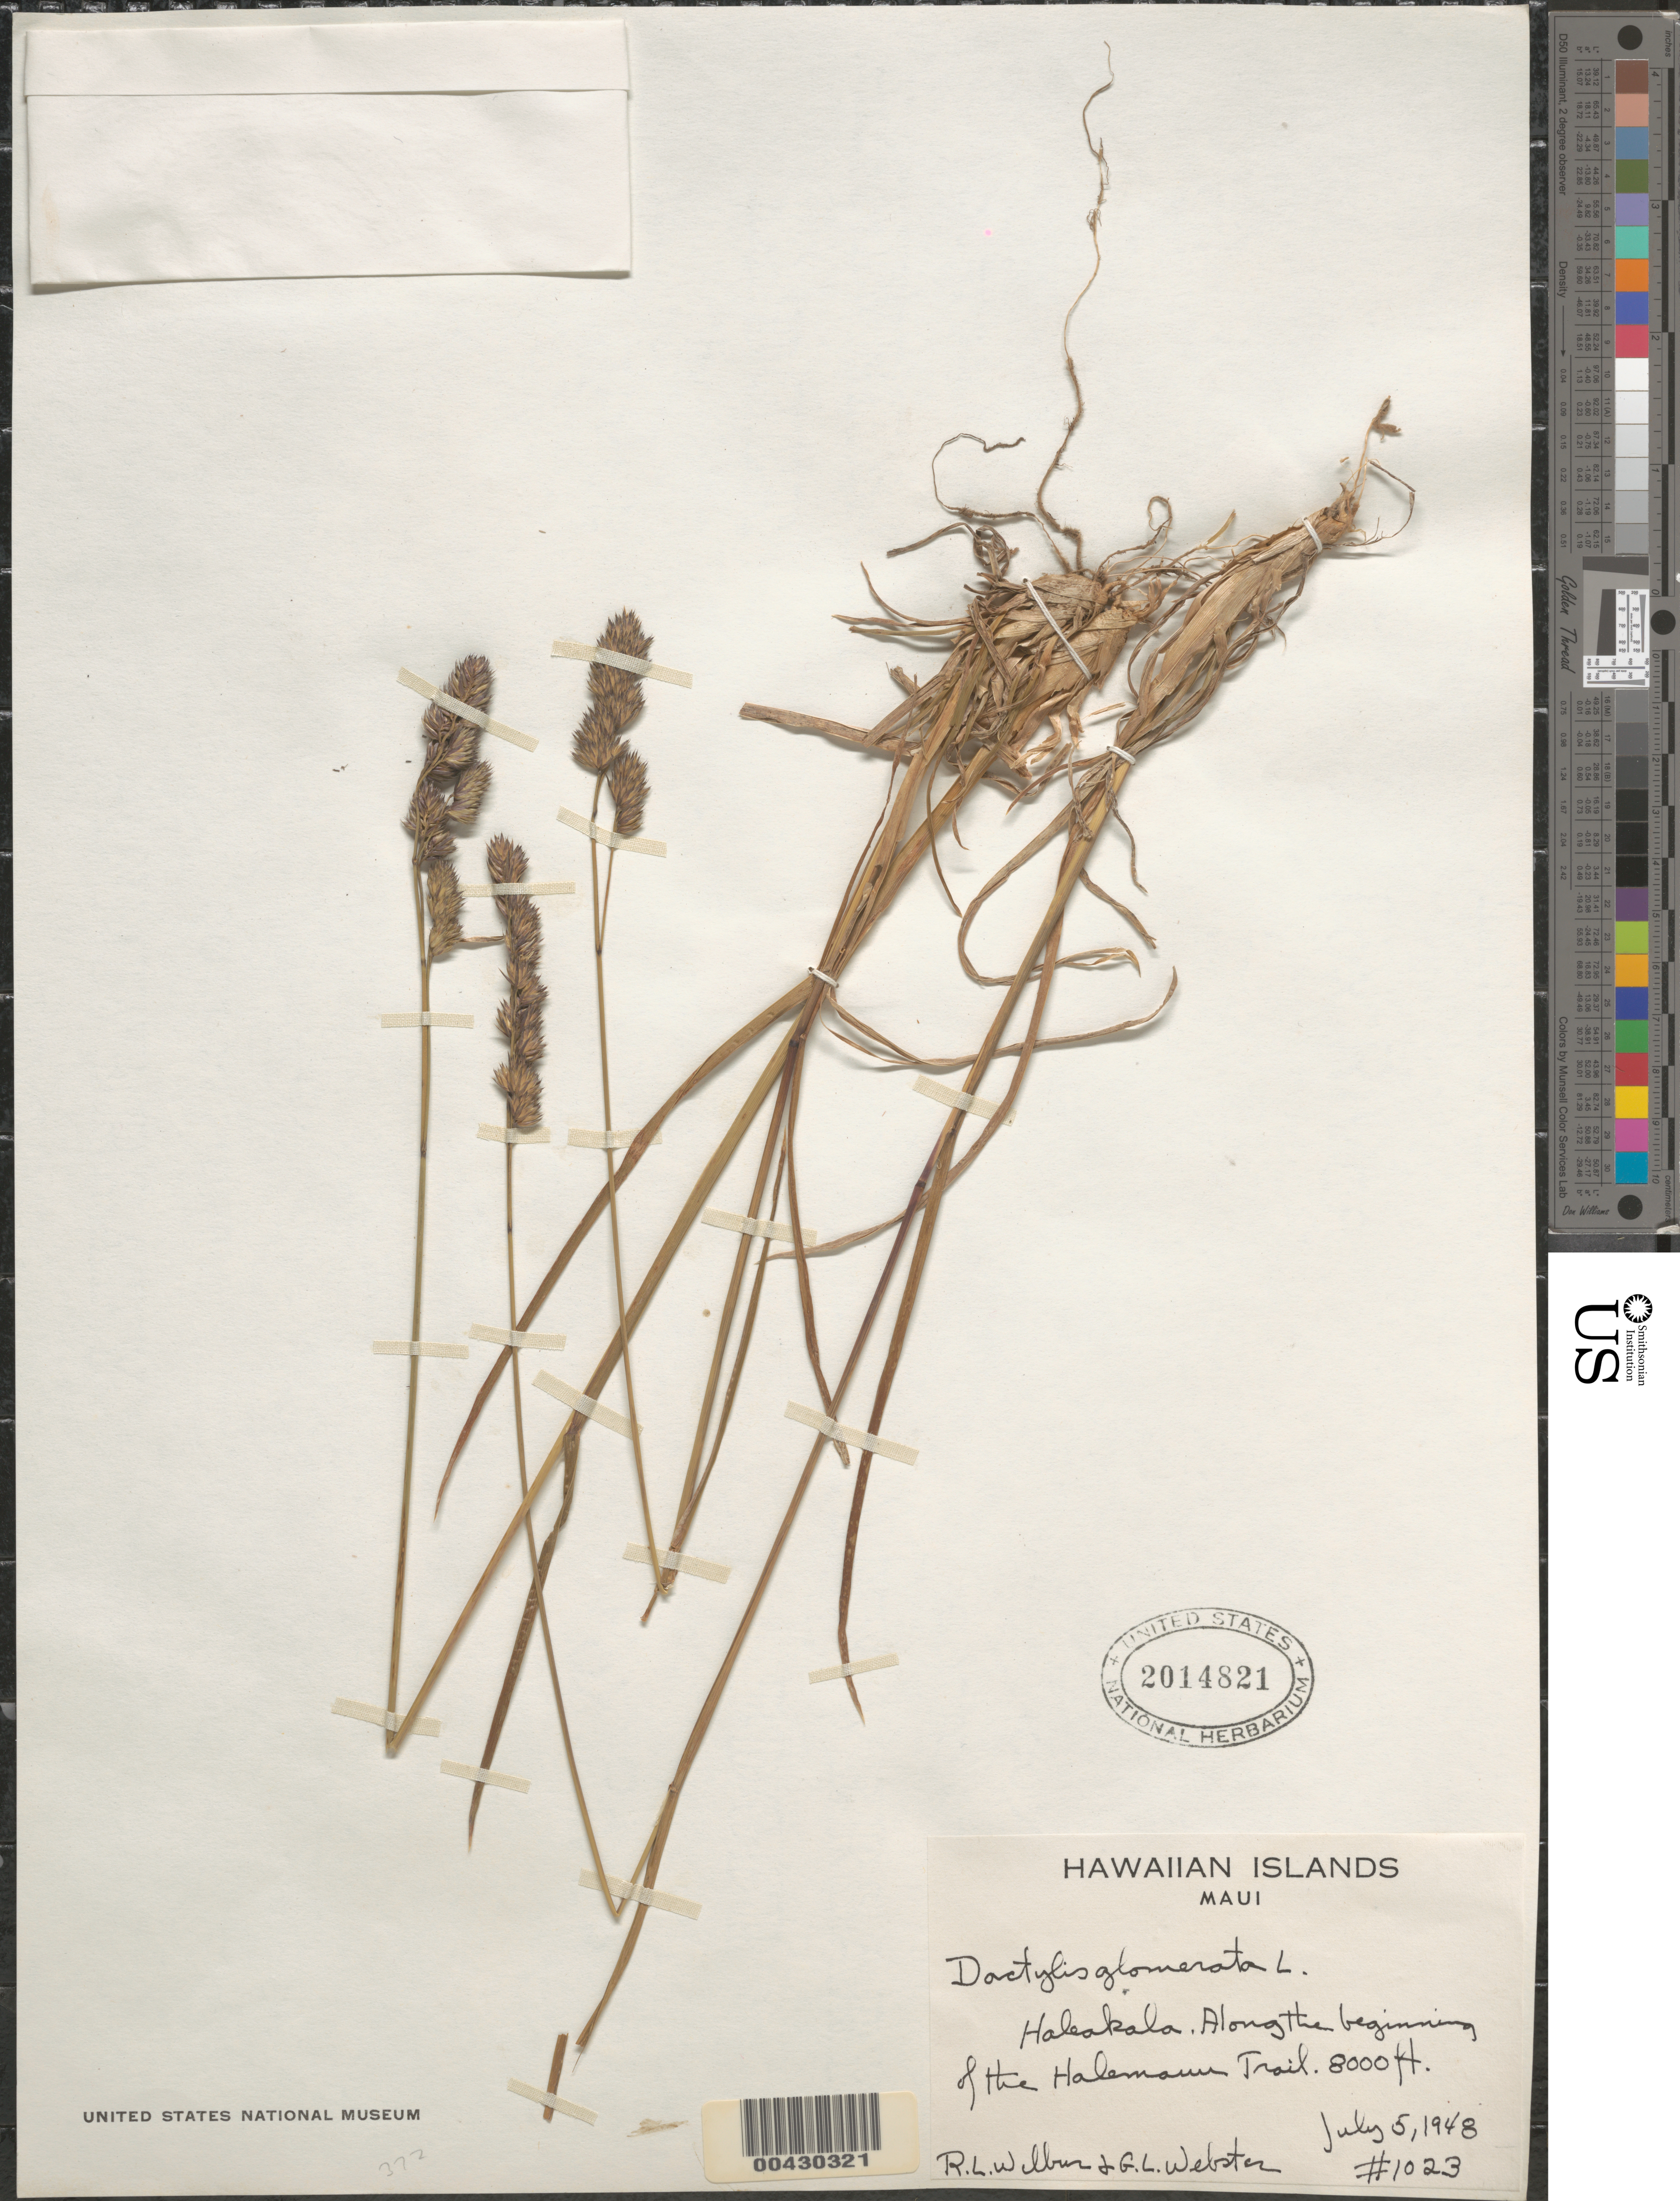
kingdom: Plantae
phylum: Tracheophyta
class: Liliopsida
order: Poales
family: Poaceae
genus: Dactylis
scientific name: Dactylis glomerata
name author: L.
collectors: R. L. Wilbur & G. L. Webster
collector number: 1023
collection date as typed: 5 Jul 1948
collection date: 1948-07-05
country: United States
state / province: Hawaii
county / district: Maui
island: Maui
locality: Haleakala, along the beginning of the Halemanu Trail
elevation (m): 2438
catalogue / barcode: US 2014821